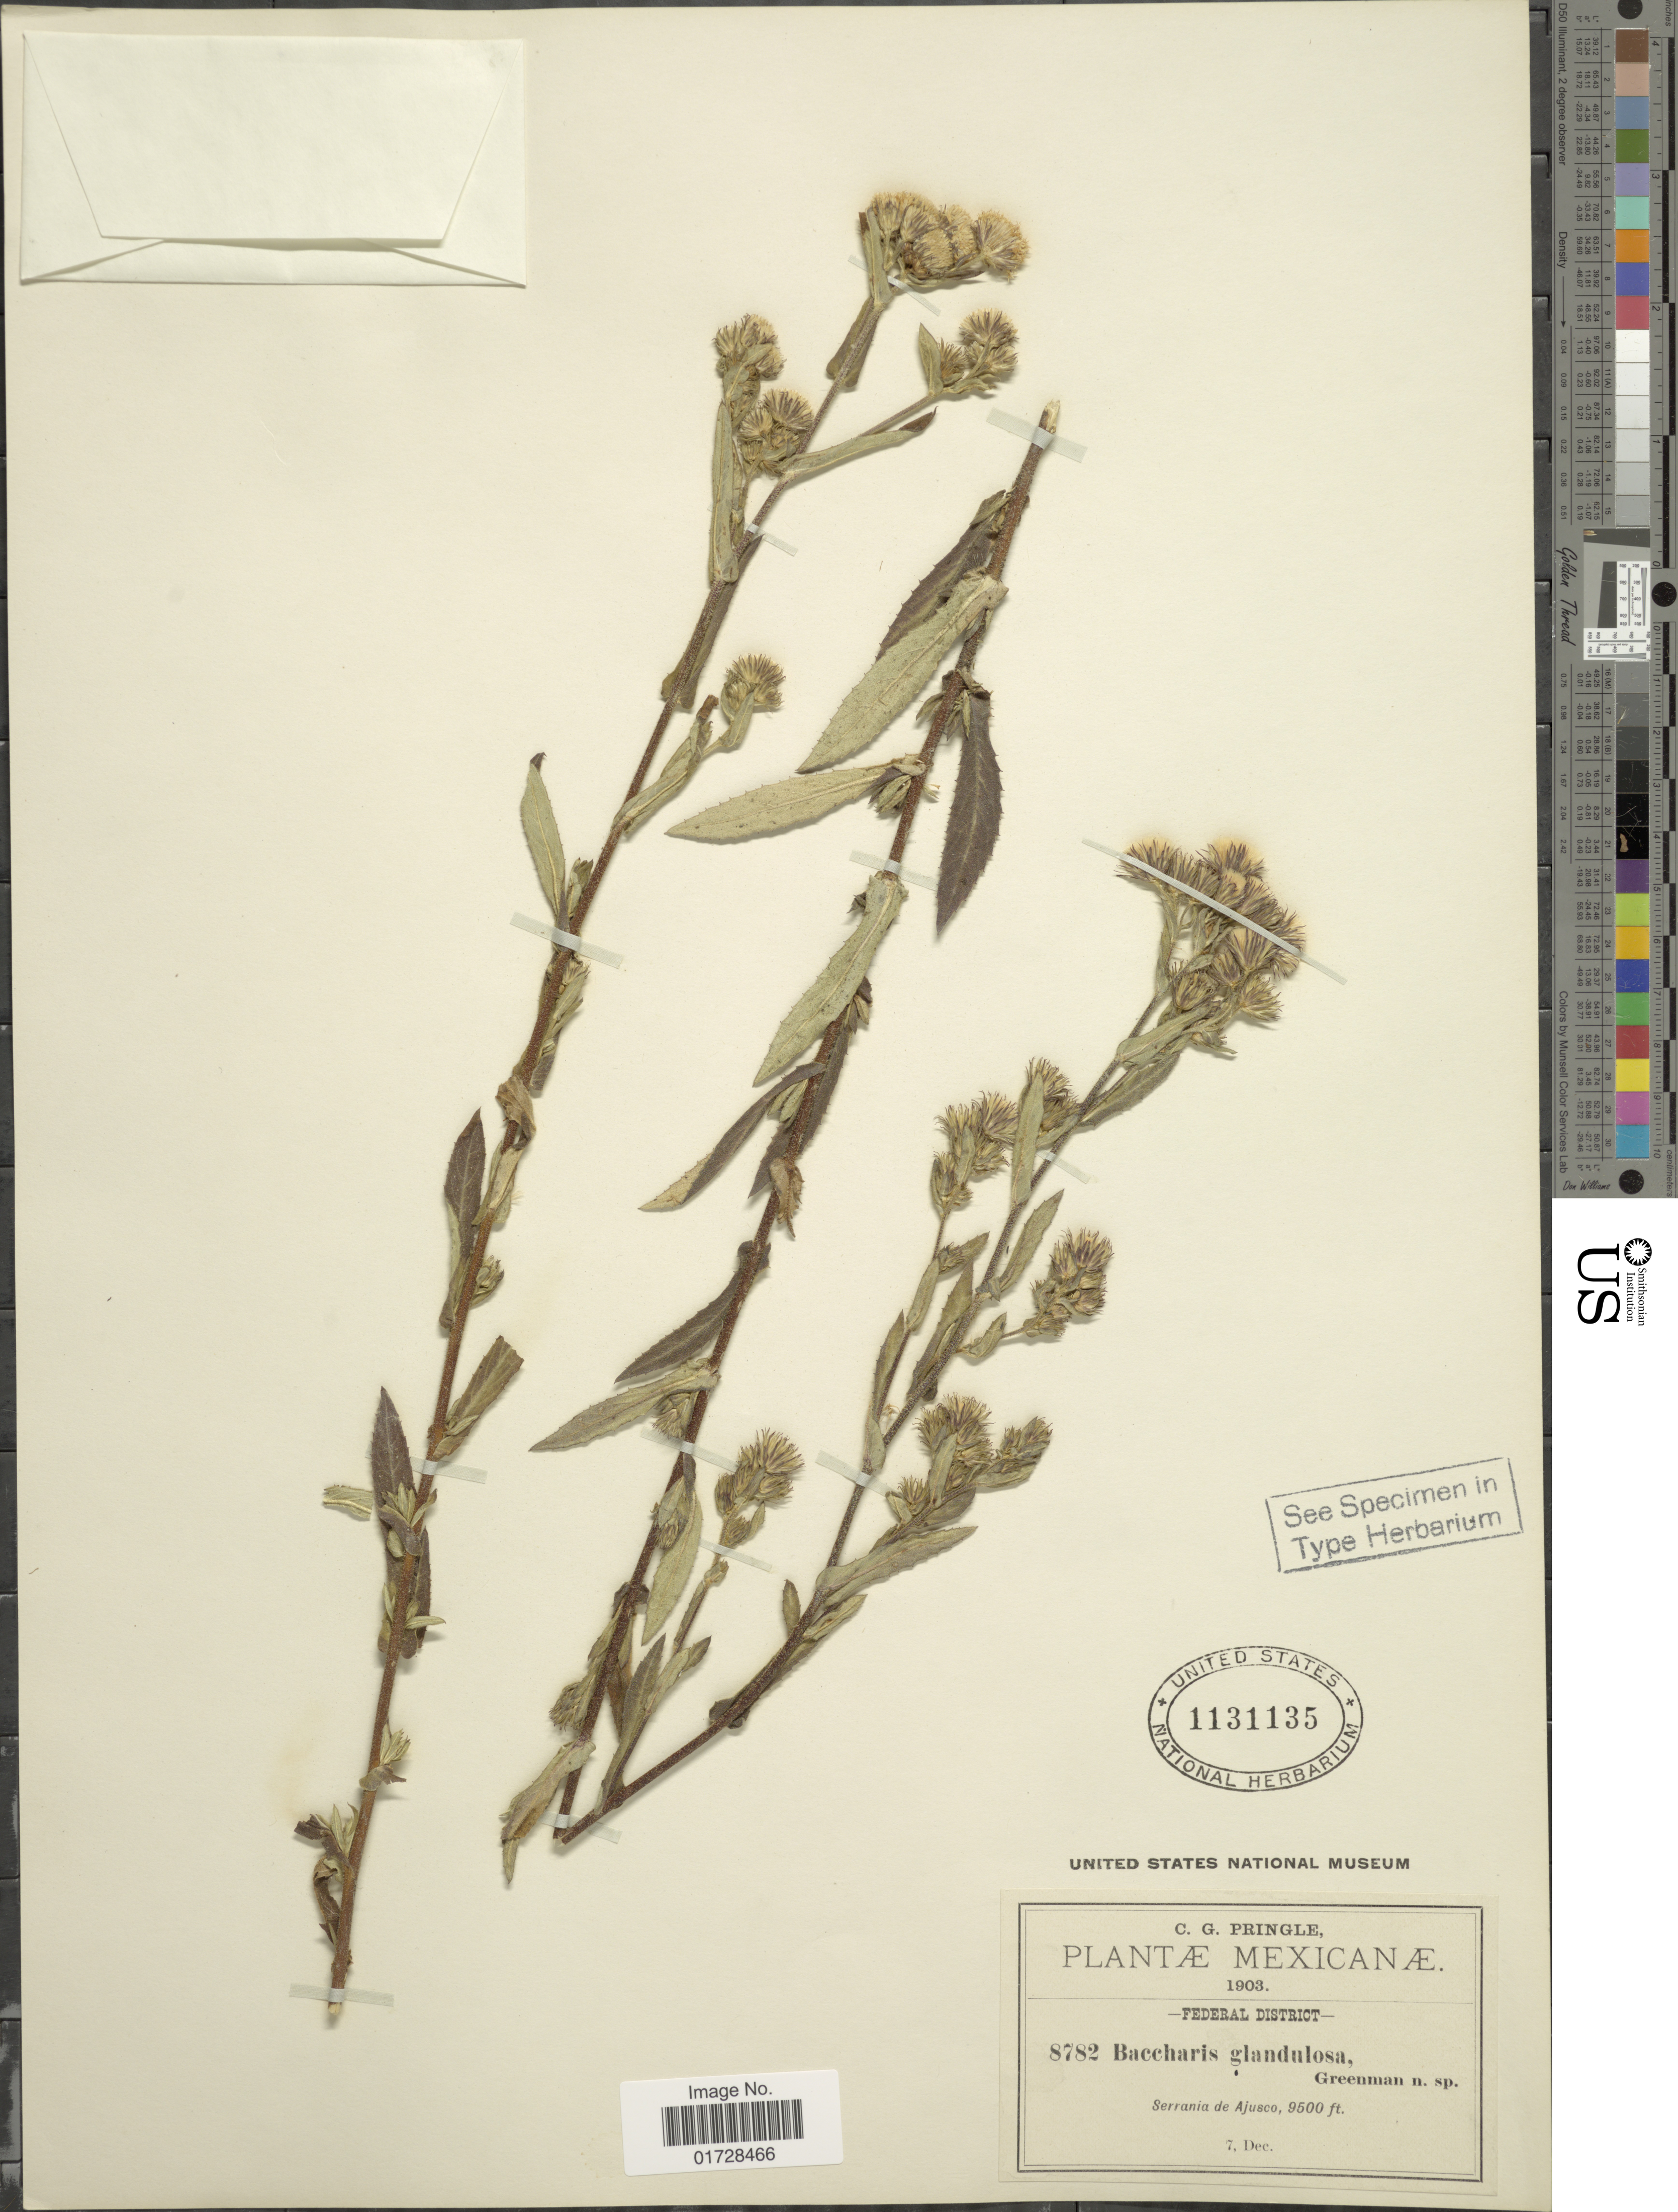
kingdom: Plantae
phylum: Tracheophyta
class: Magnoliopsida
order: Asterales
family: Asteraceae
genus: Archibaccharis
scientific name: Archibaccharis glandulosa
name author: (Greenm.) S.F. Blake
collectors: C. G. Pringle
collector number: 8782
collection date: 1903-12-07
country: Mexico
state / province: Distrito Federal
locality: Federal District, Serrania de Ajusco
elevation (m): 2896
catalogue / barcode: US 1131135